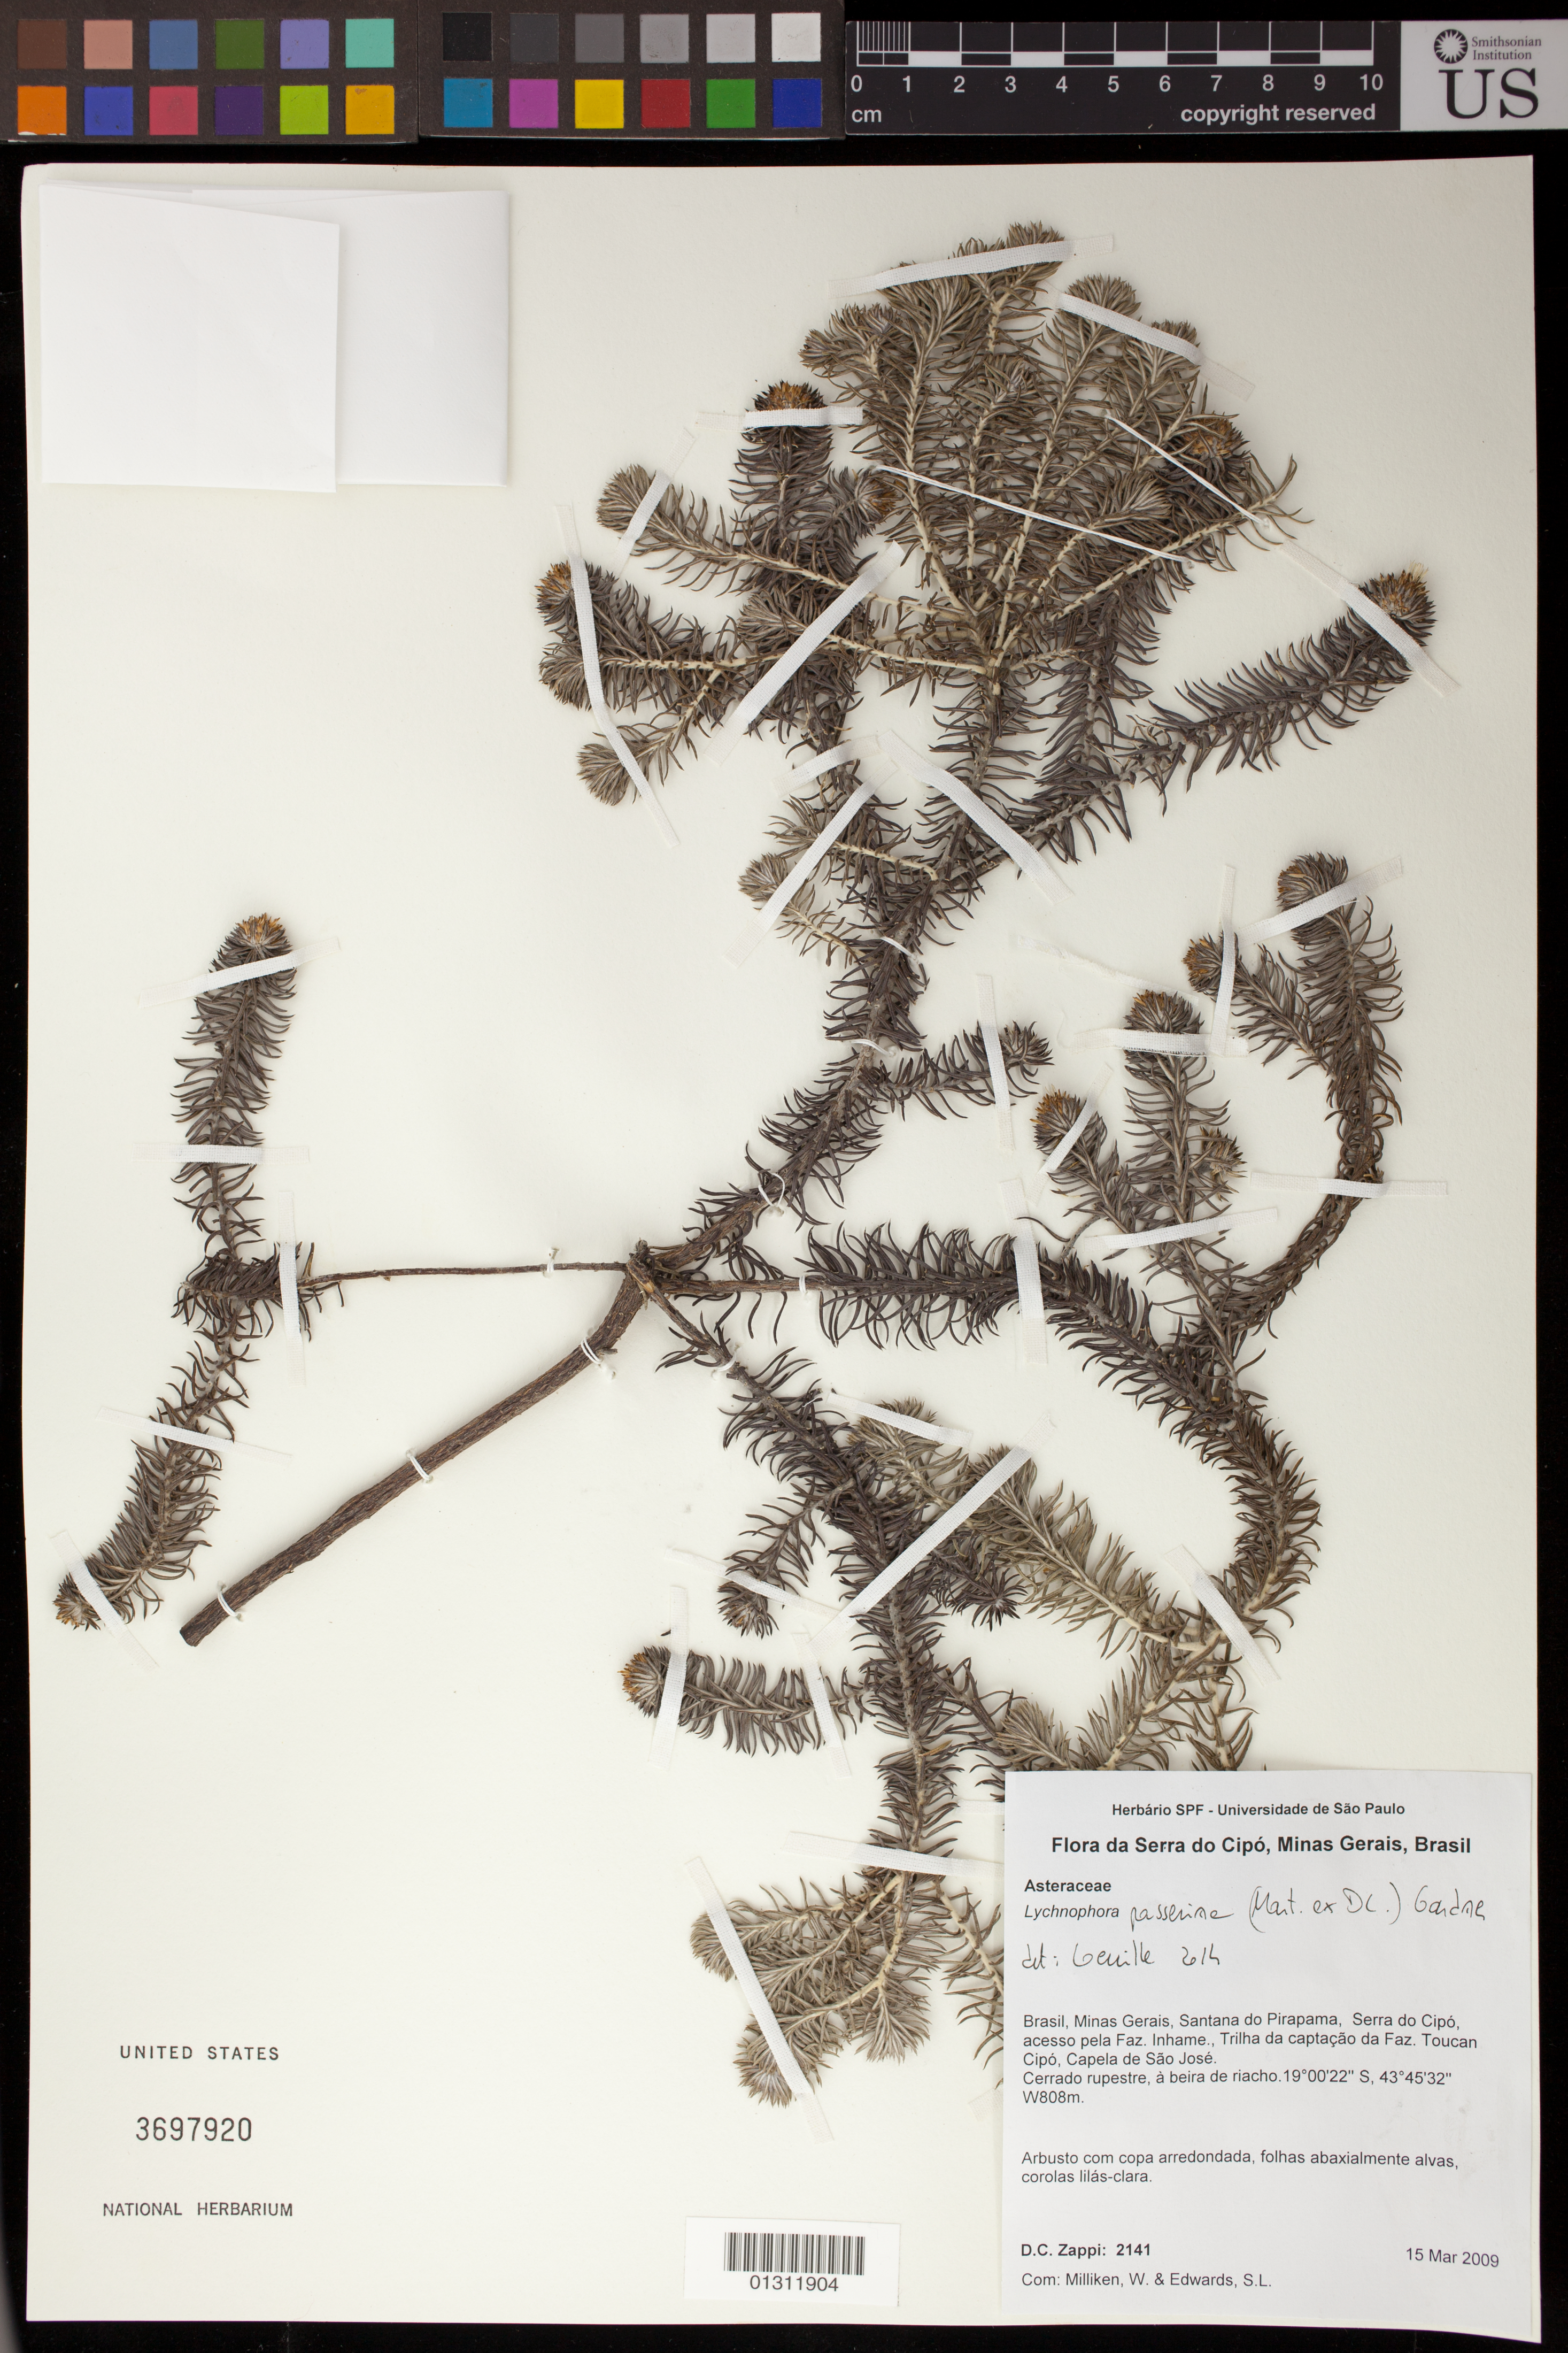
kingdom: Plantae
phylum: Tracheophyta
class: Magnoliopsida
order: Asterales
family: Asteraceae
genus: Lychnophora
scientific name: Lychnophora passerina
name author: (Mart. ex DC.) Gardner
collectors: D. Zappi, W. Milliken & S. Edwards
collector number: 2141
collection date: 2009-03-15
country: Brazil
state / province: Minas Gerais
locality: Santana do Pirapama, Serra do Cipó, acesso pela Faz. Inhame., Trilha da capatacao da Faz. Toucan Cipo, Capela de Sao Jose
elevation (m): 808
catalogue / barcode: US 3697920